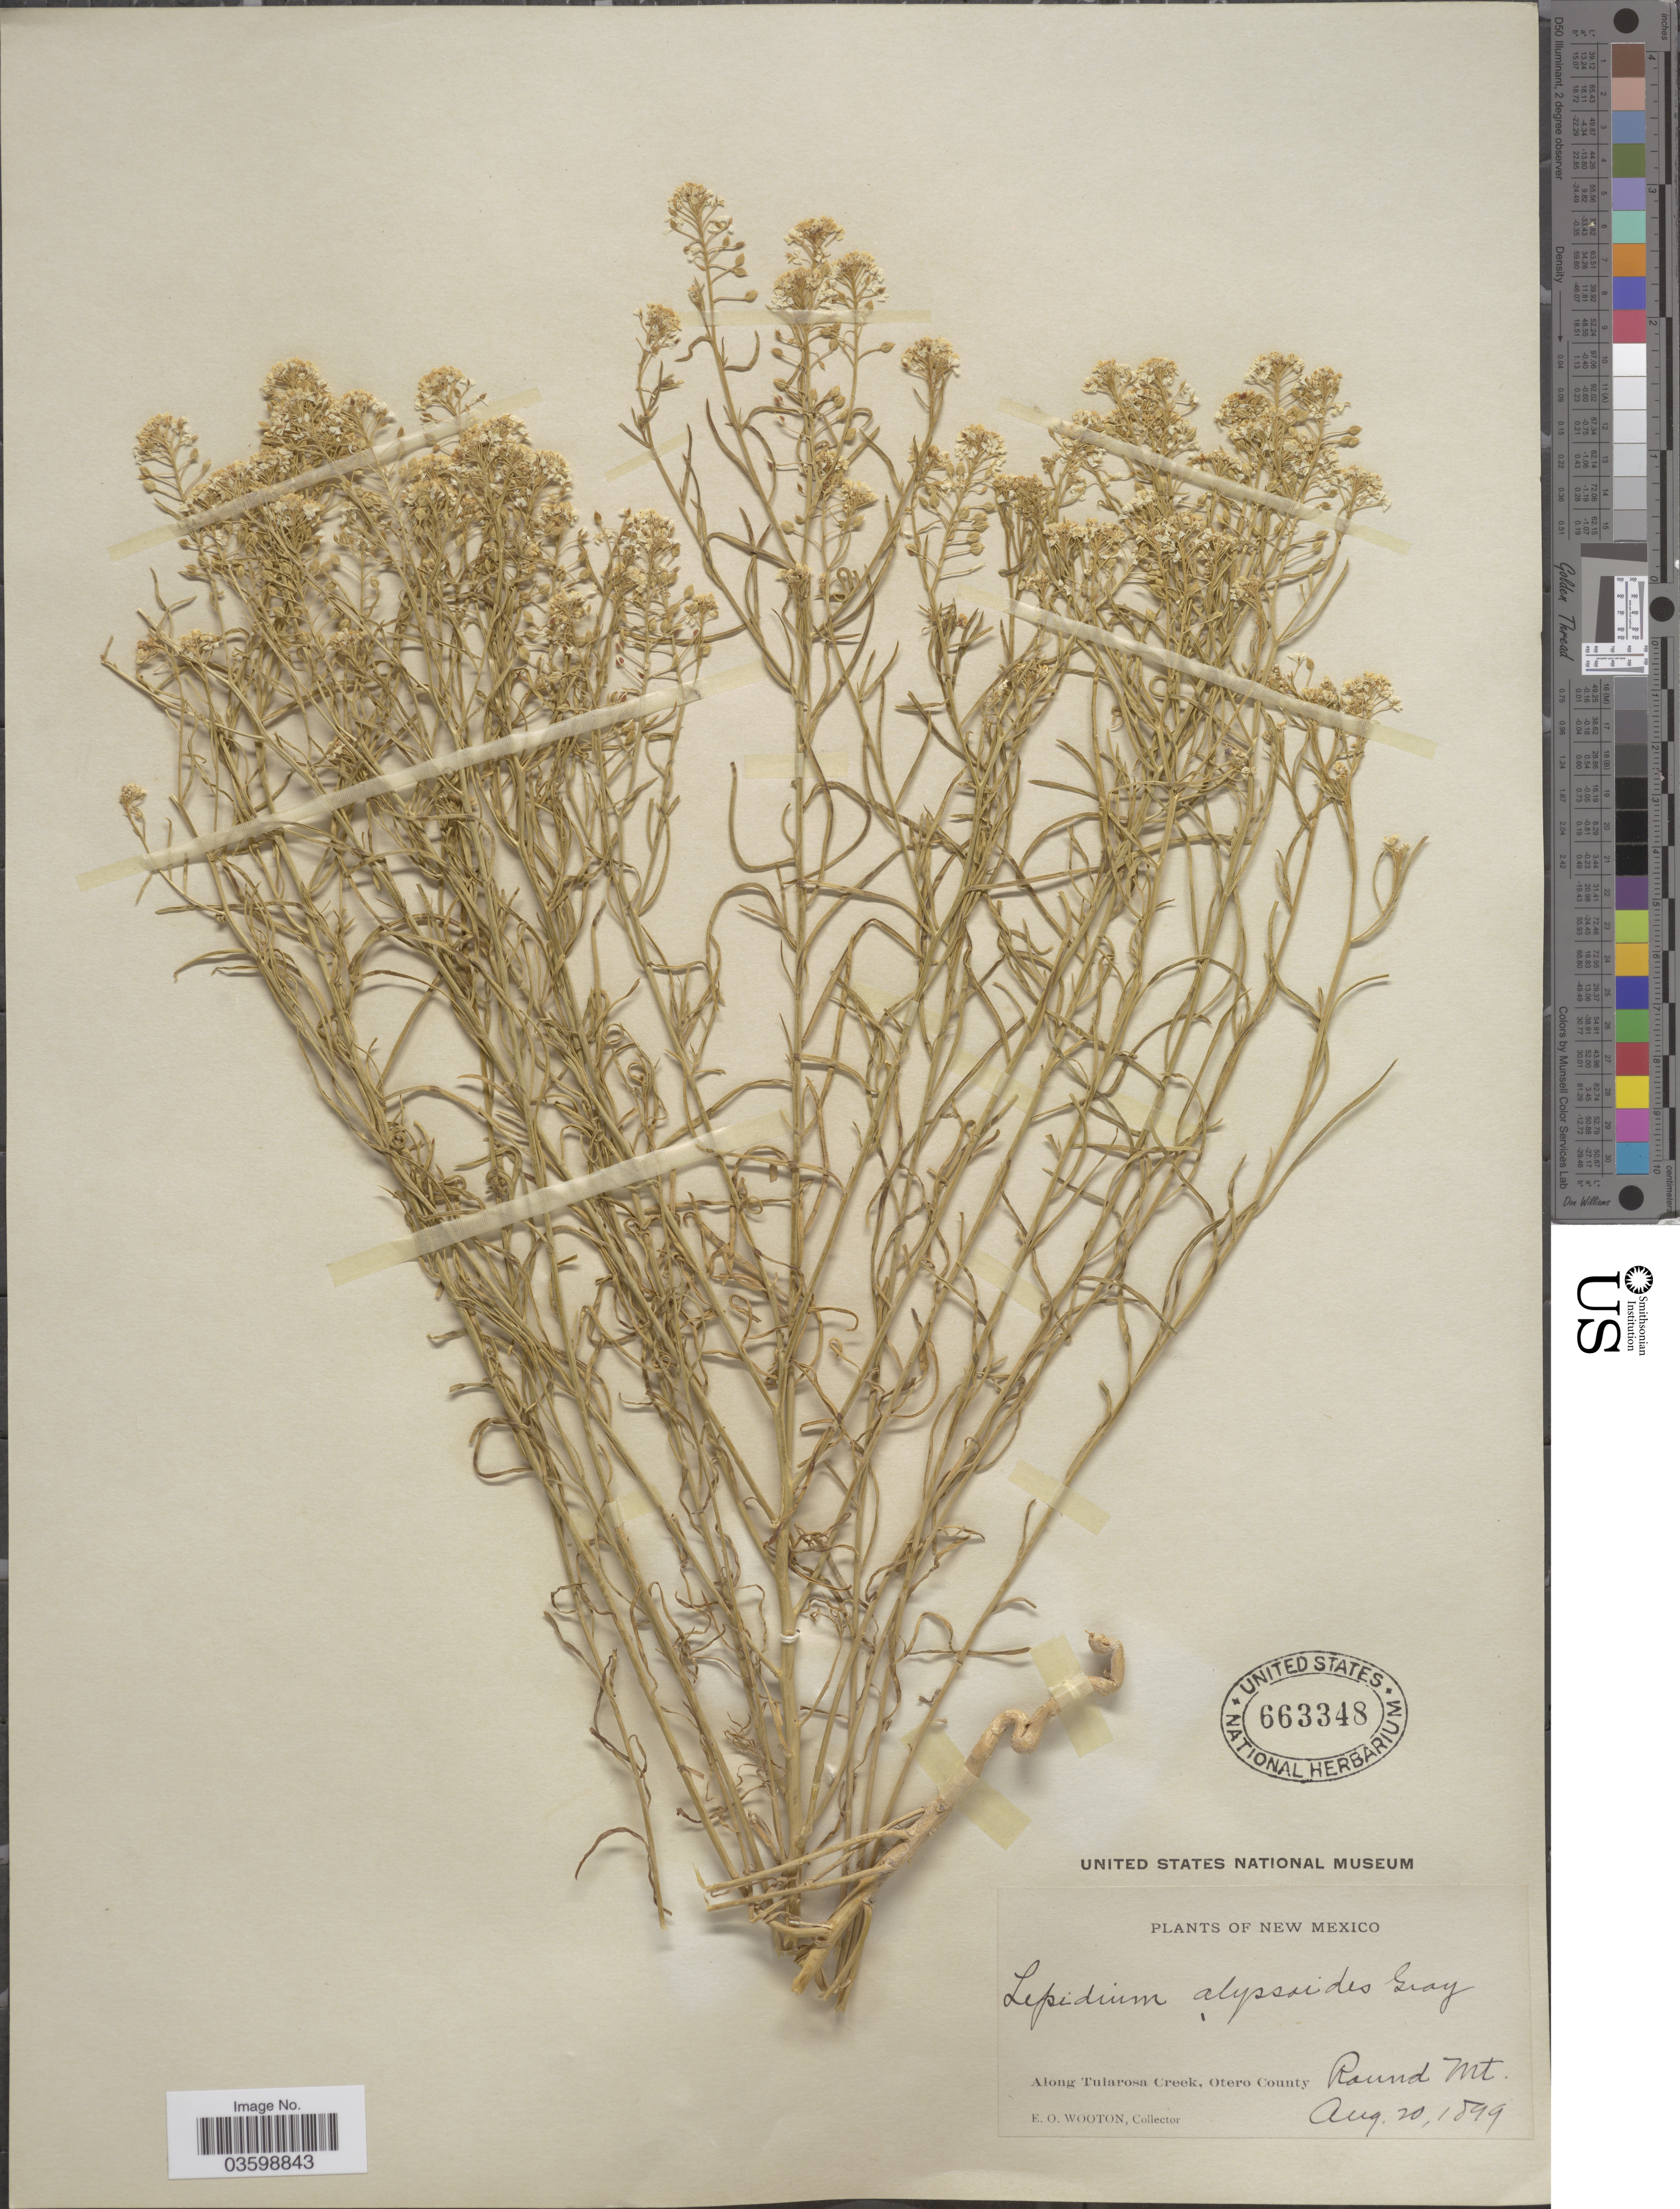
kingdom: Plantae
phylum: Tracheophyta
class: Magnoliopsida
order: Brassicales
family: Brassicaceae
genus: Lepidium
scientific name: Lepidium montanum var. alyssoides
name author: (A. Gray) M.E. Jones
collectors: E. O. Wooton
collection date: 1899-08-20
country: United States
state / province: New Mexico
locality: Along Tularosa Creek, Otero County, Round mt.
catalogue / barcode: US 663348